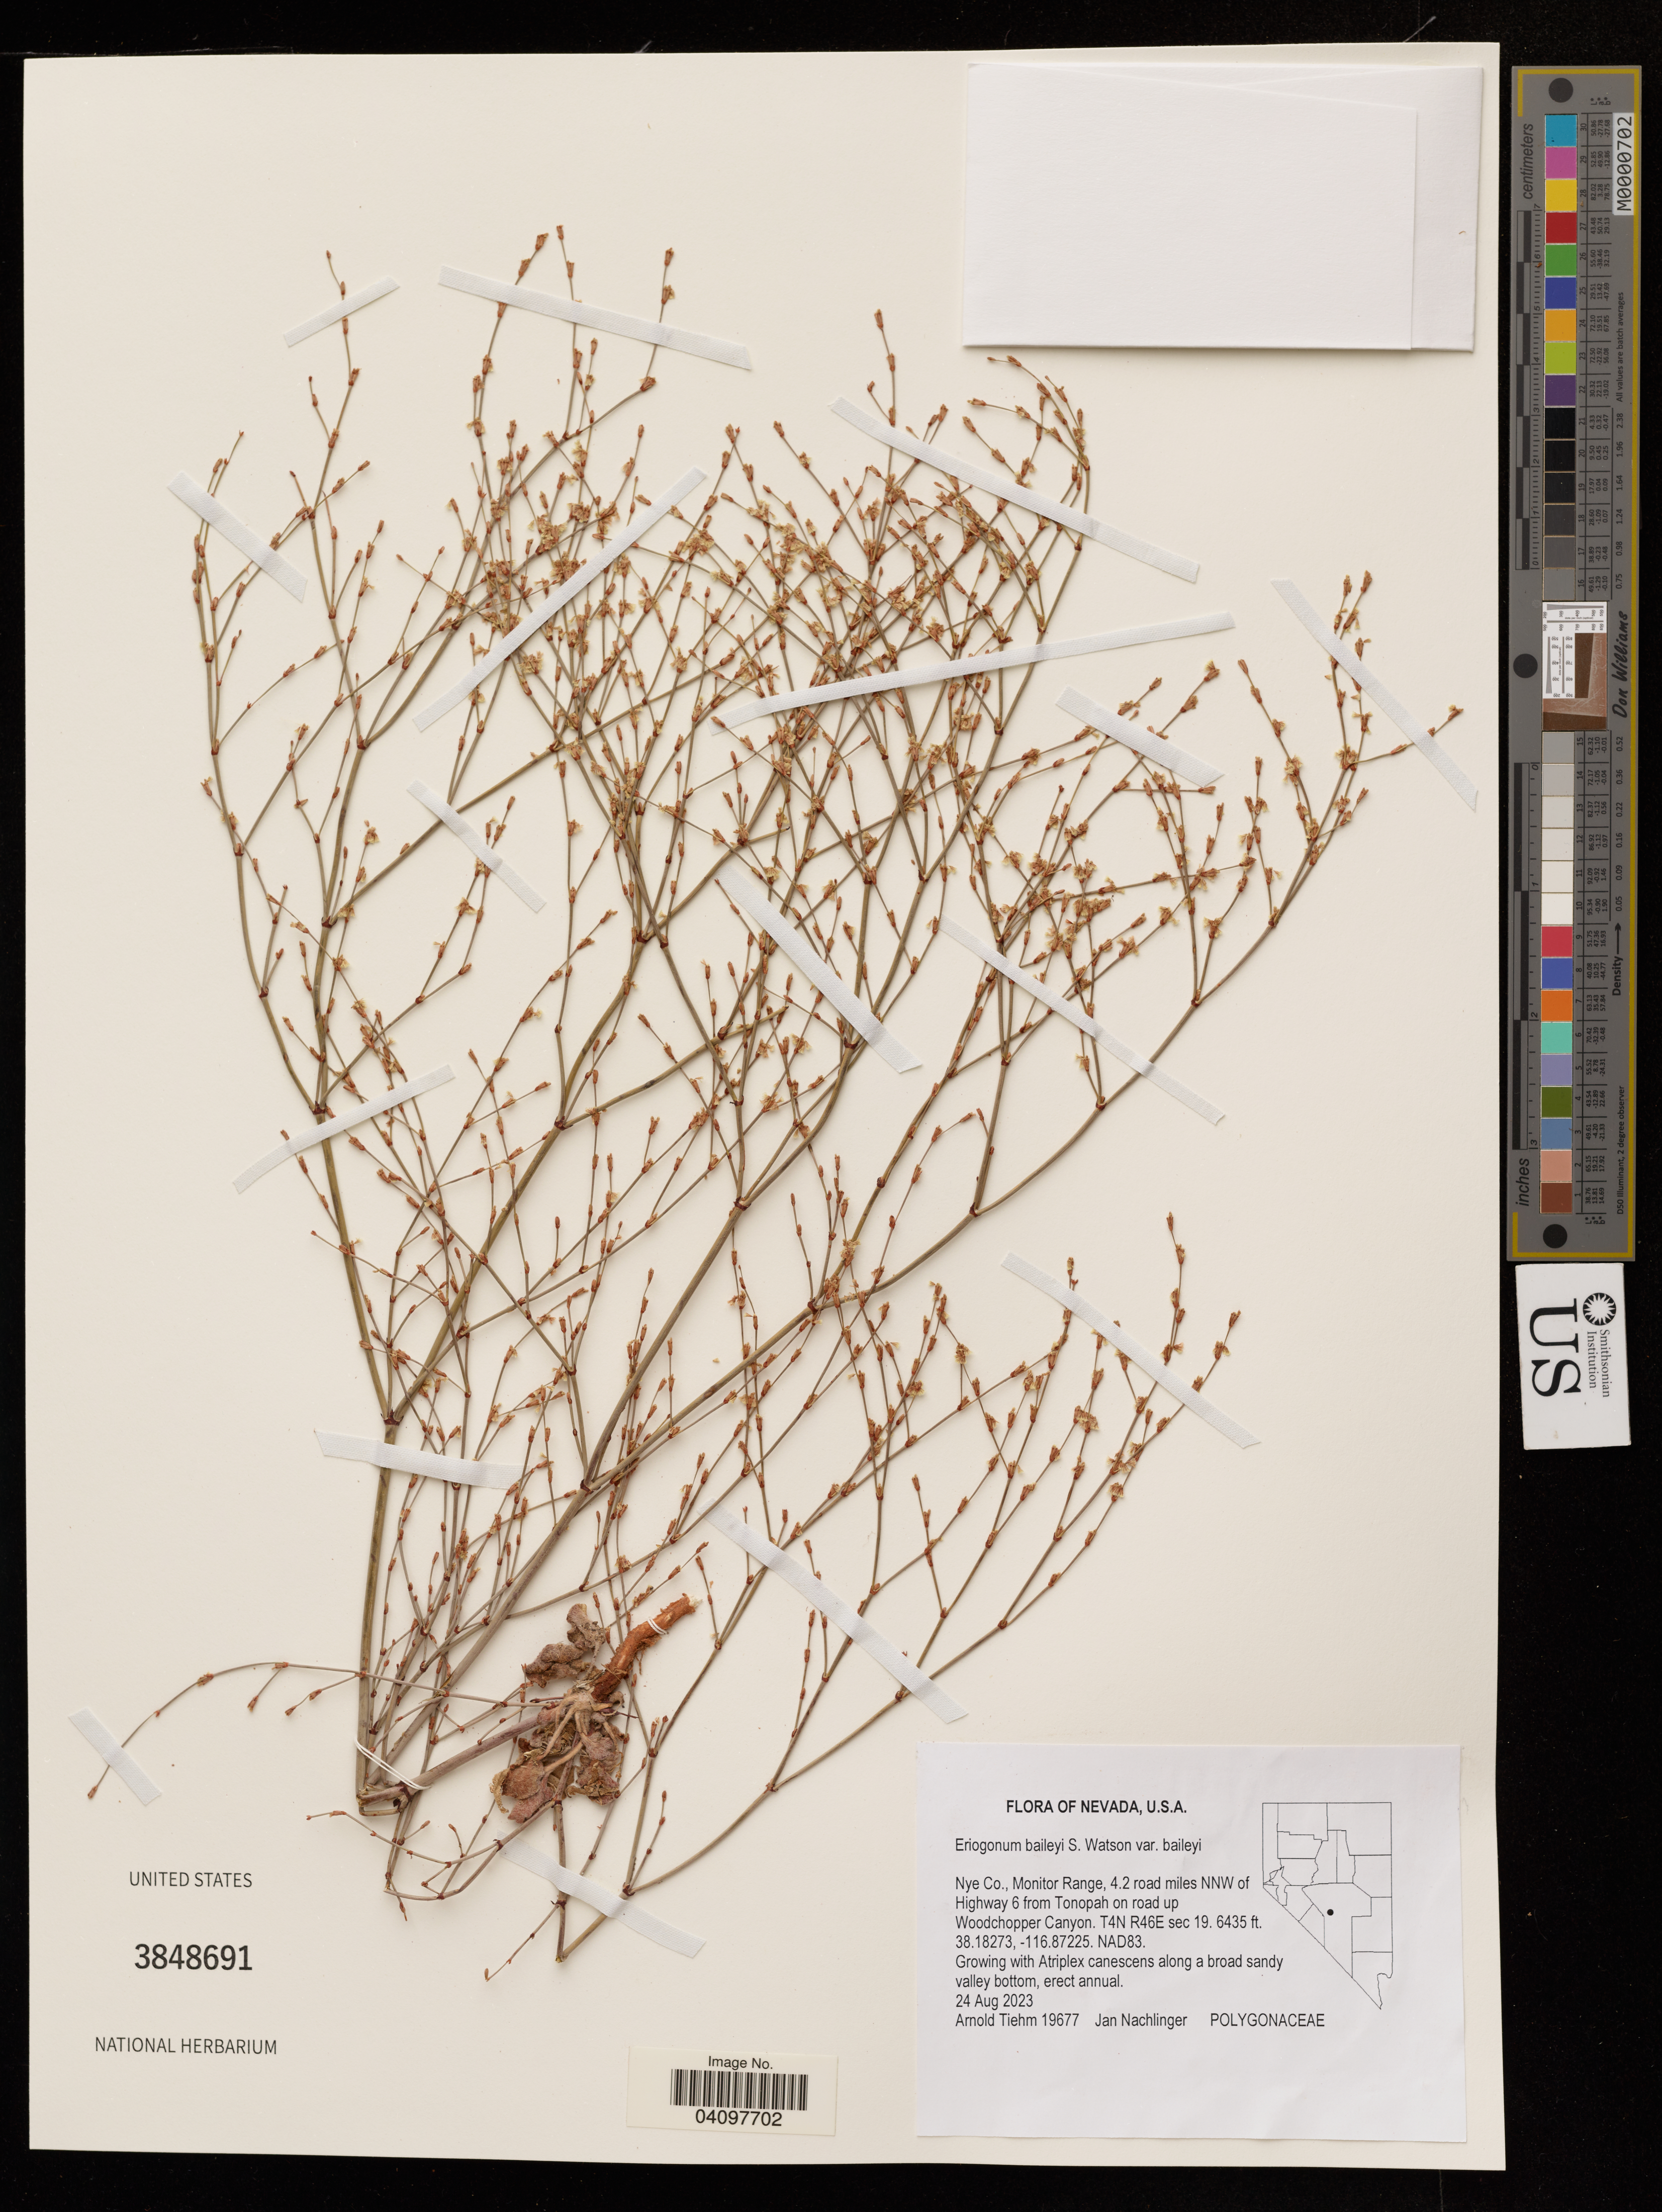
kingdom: Plantae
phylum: Tracheophyta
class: Magnoliopsida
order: Caryophyllales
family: Polygonaceae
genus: Eriogonum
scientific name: Eriogonum baileyi var. baileyi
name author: S. Watson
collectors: A. Tiehm & J. Nachlinger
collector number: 19677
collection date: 2023-08-24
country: United States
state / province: Nevada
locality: Nye Co., Monitor Range, 4.2 road miles NNW of Highway 6 from Tonopah on road up Woodchopper Canyon. T4N R46E sec 19.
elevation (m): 1961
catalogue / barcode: US 3848691